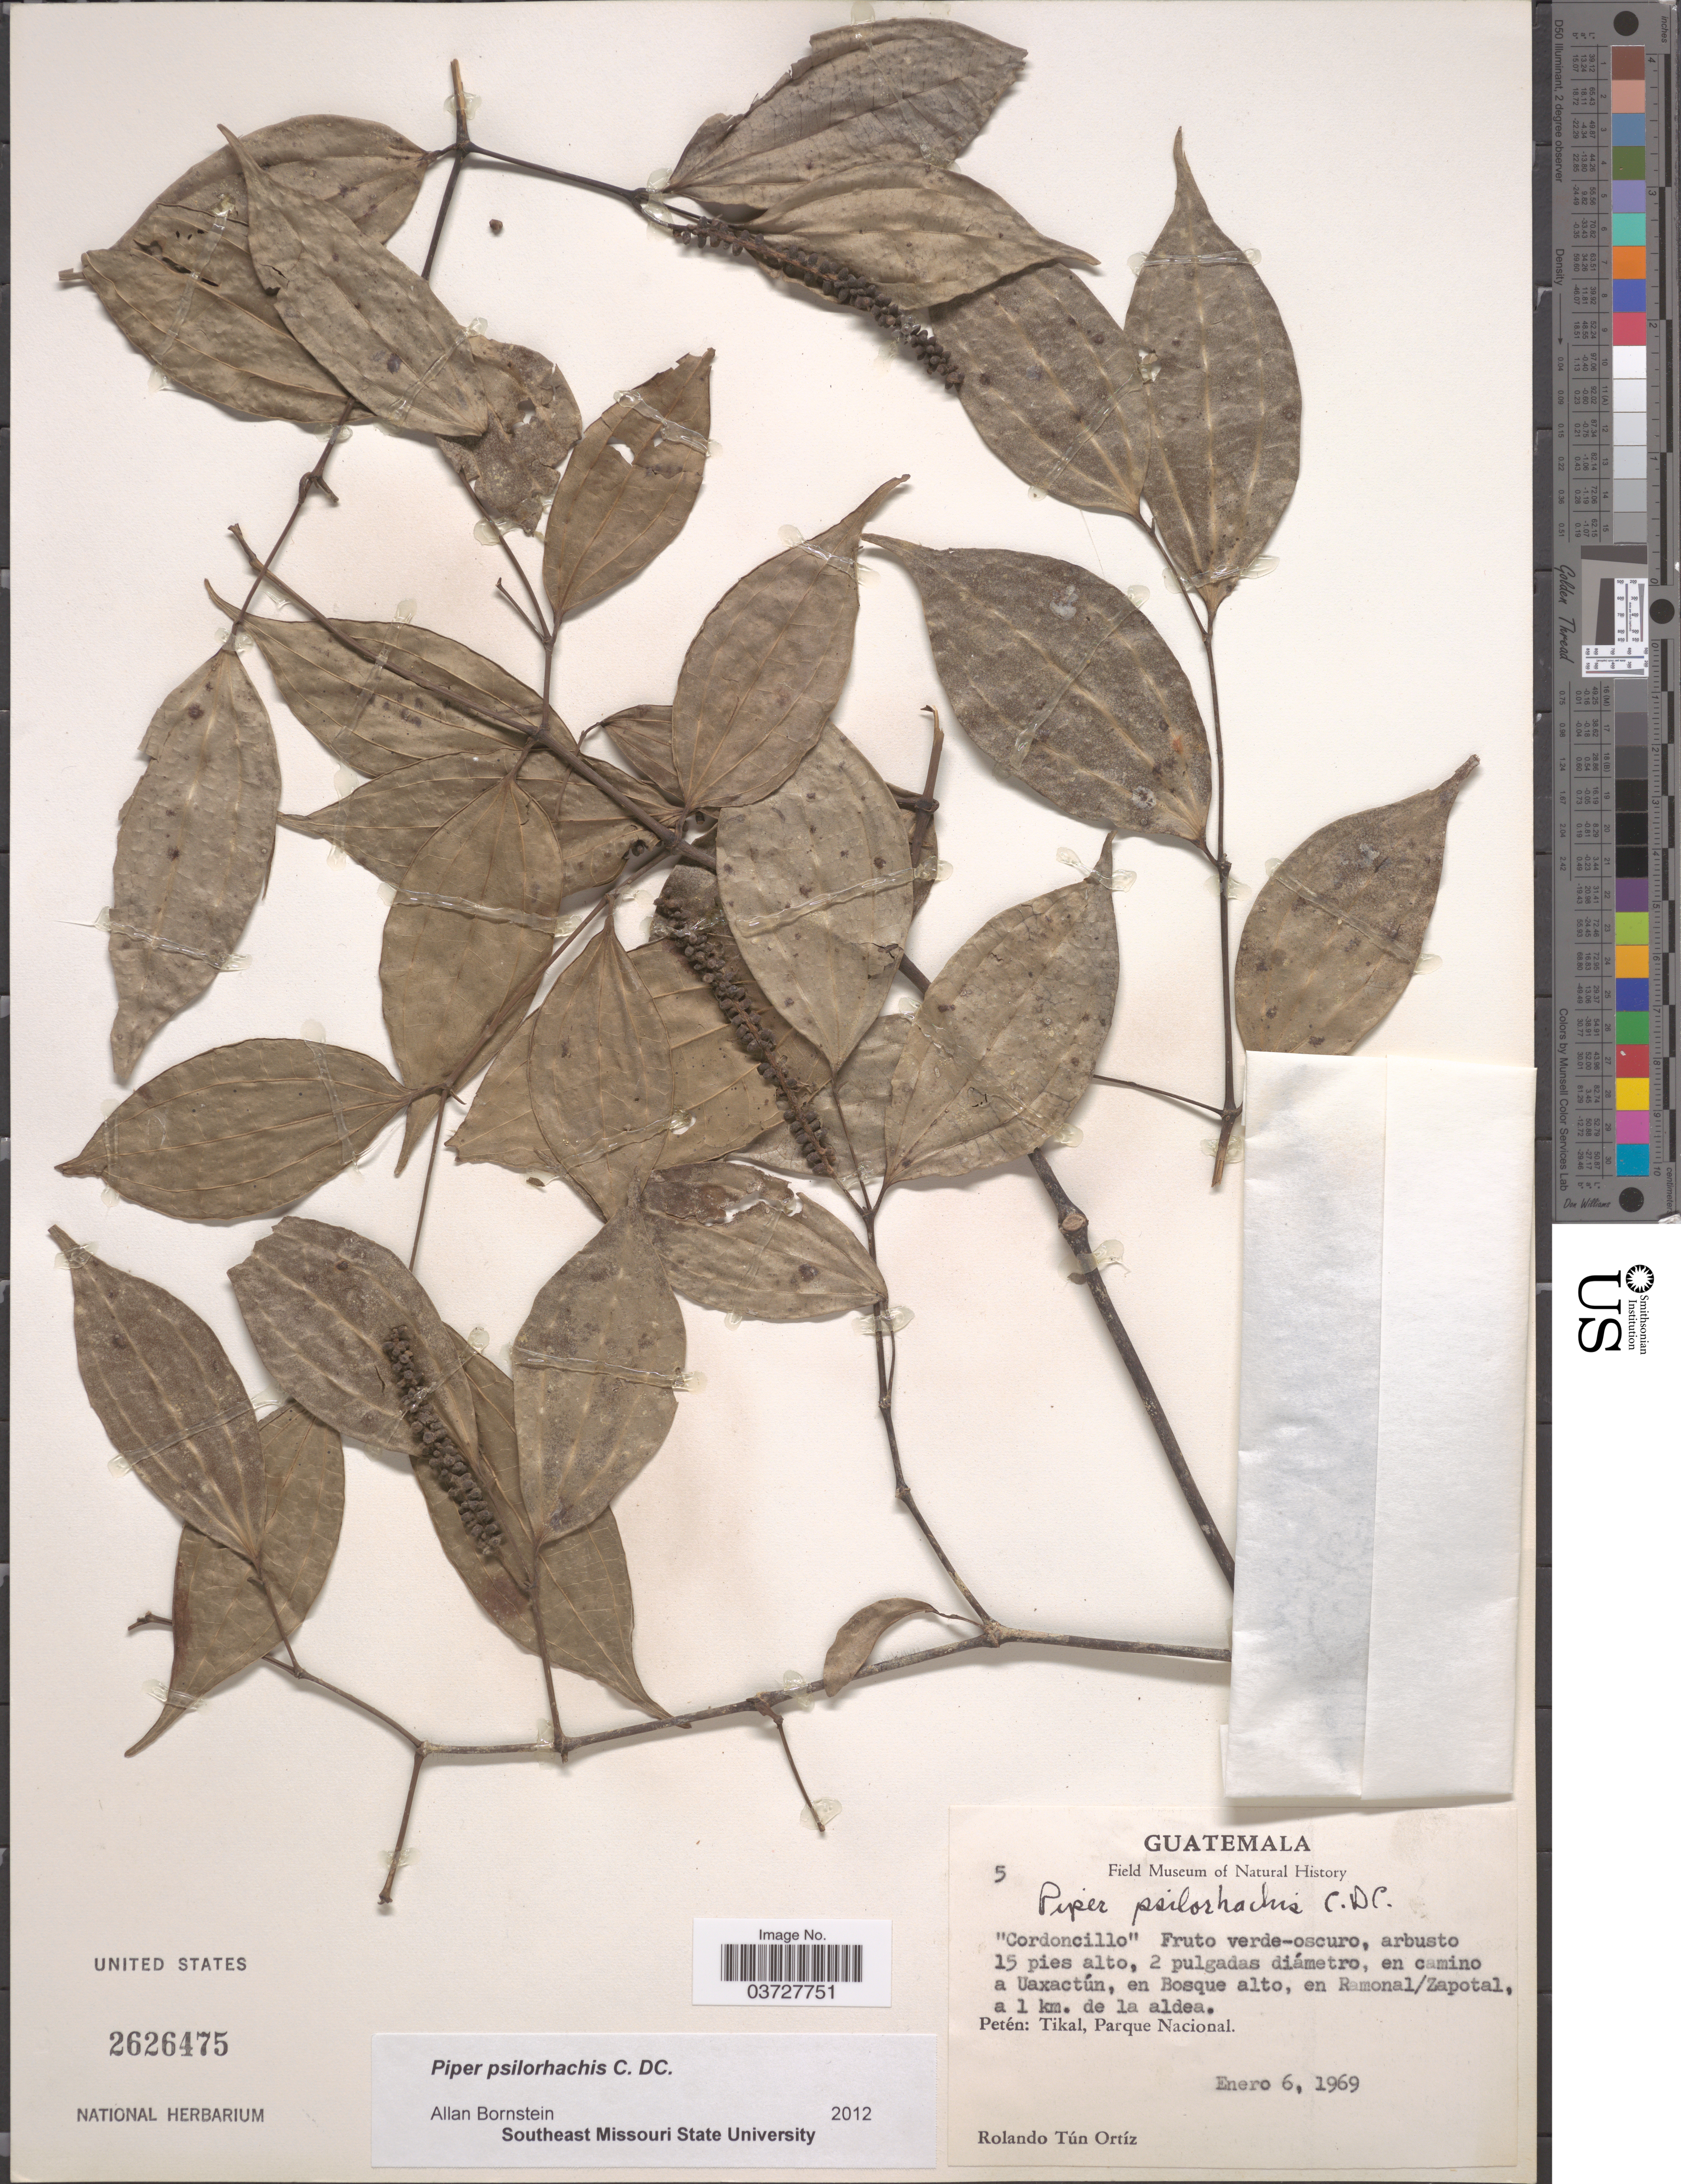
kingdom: Plantae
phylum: Tracheophyta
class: Magnoliopsida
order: Piperales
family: Piperaceae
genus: Piper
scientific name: Piper psilorhachis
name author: C. DC.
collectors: R. T. Ortíz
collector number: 5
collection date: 1969-01-06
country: Guatemala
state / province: El Peten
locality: En camino a Uaxactún, en Bosque alto, en Ramonal/Zapotal, a 1 km. de la aldea. Petén: Tikal, Parque Nacional.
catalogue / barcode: US 2626475